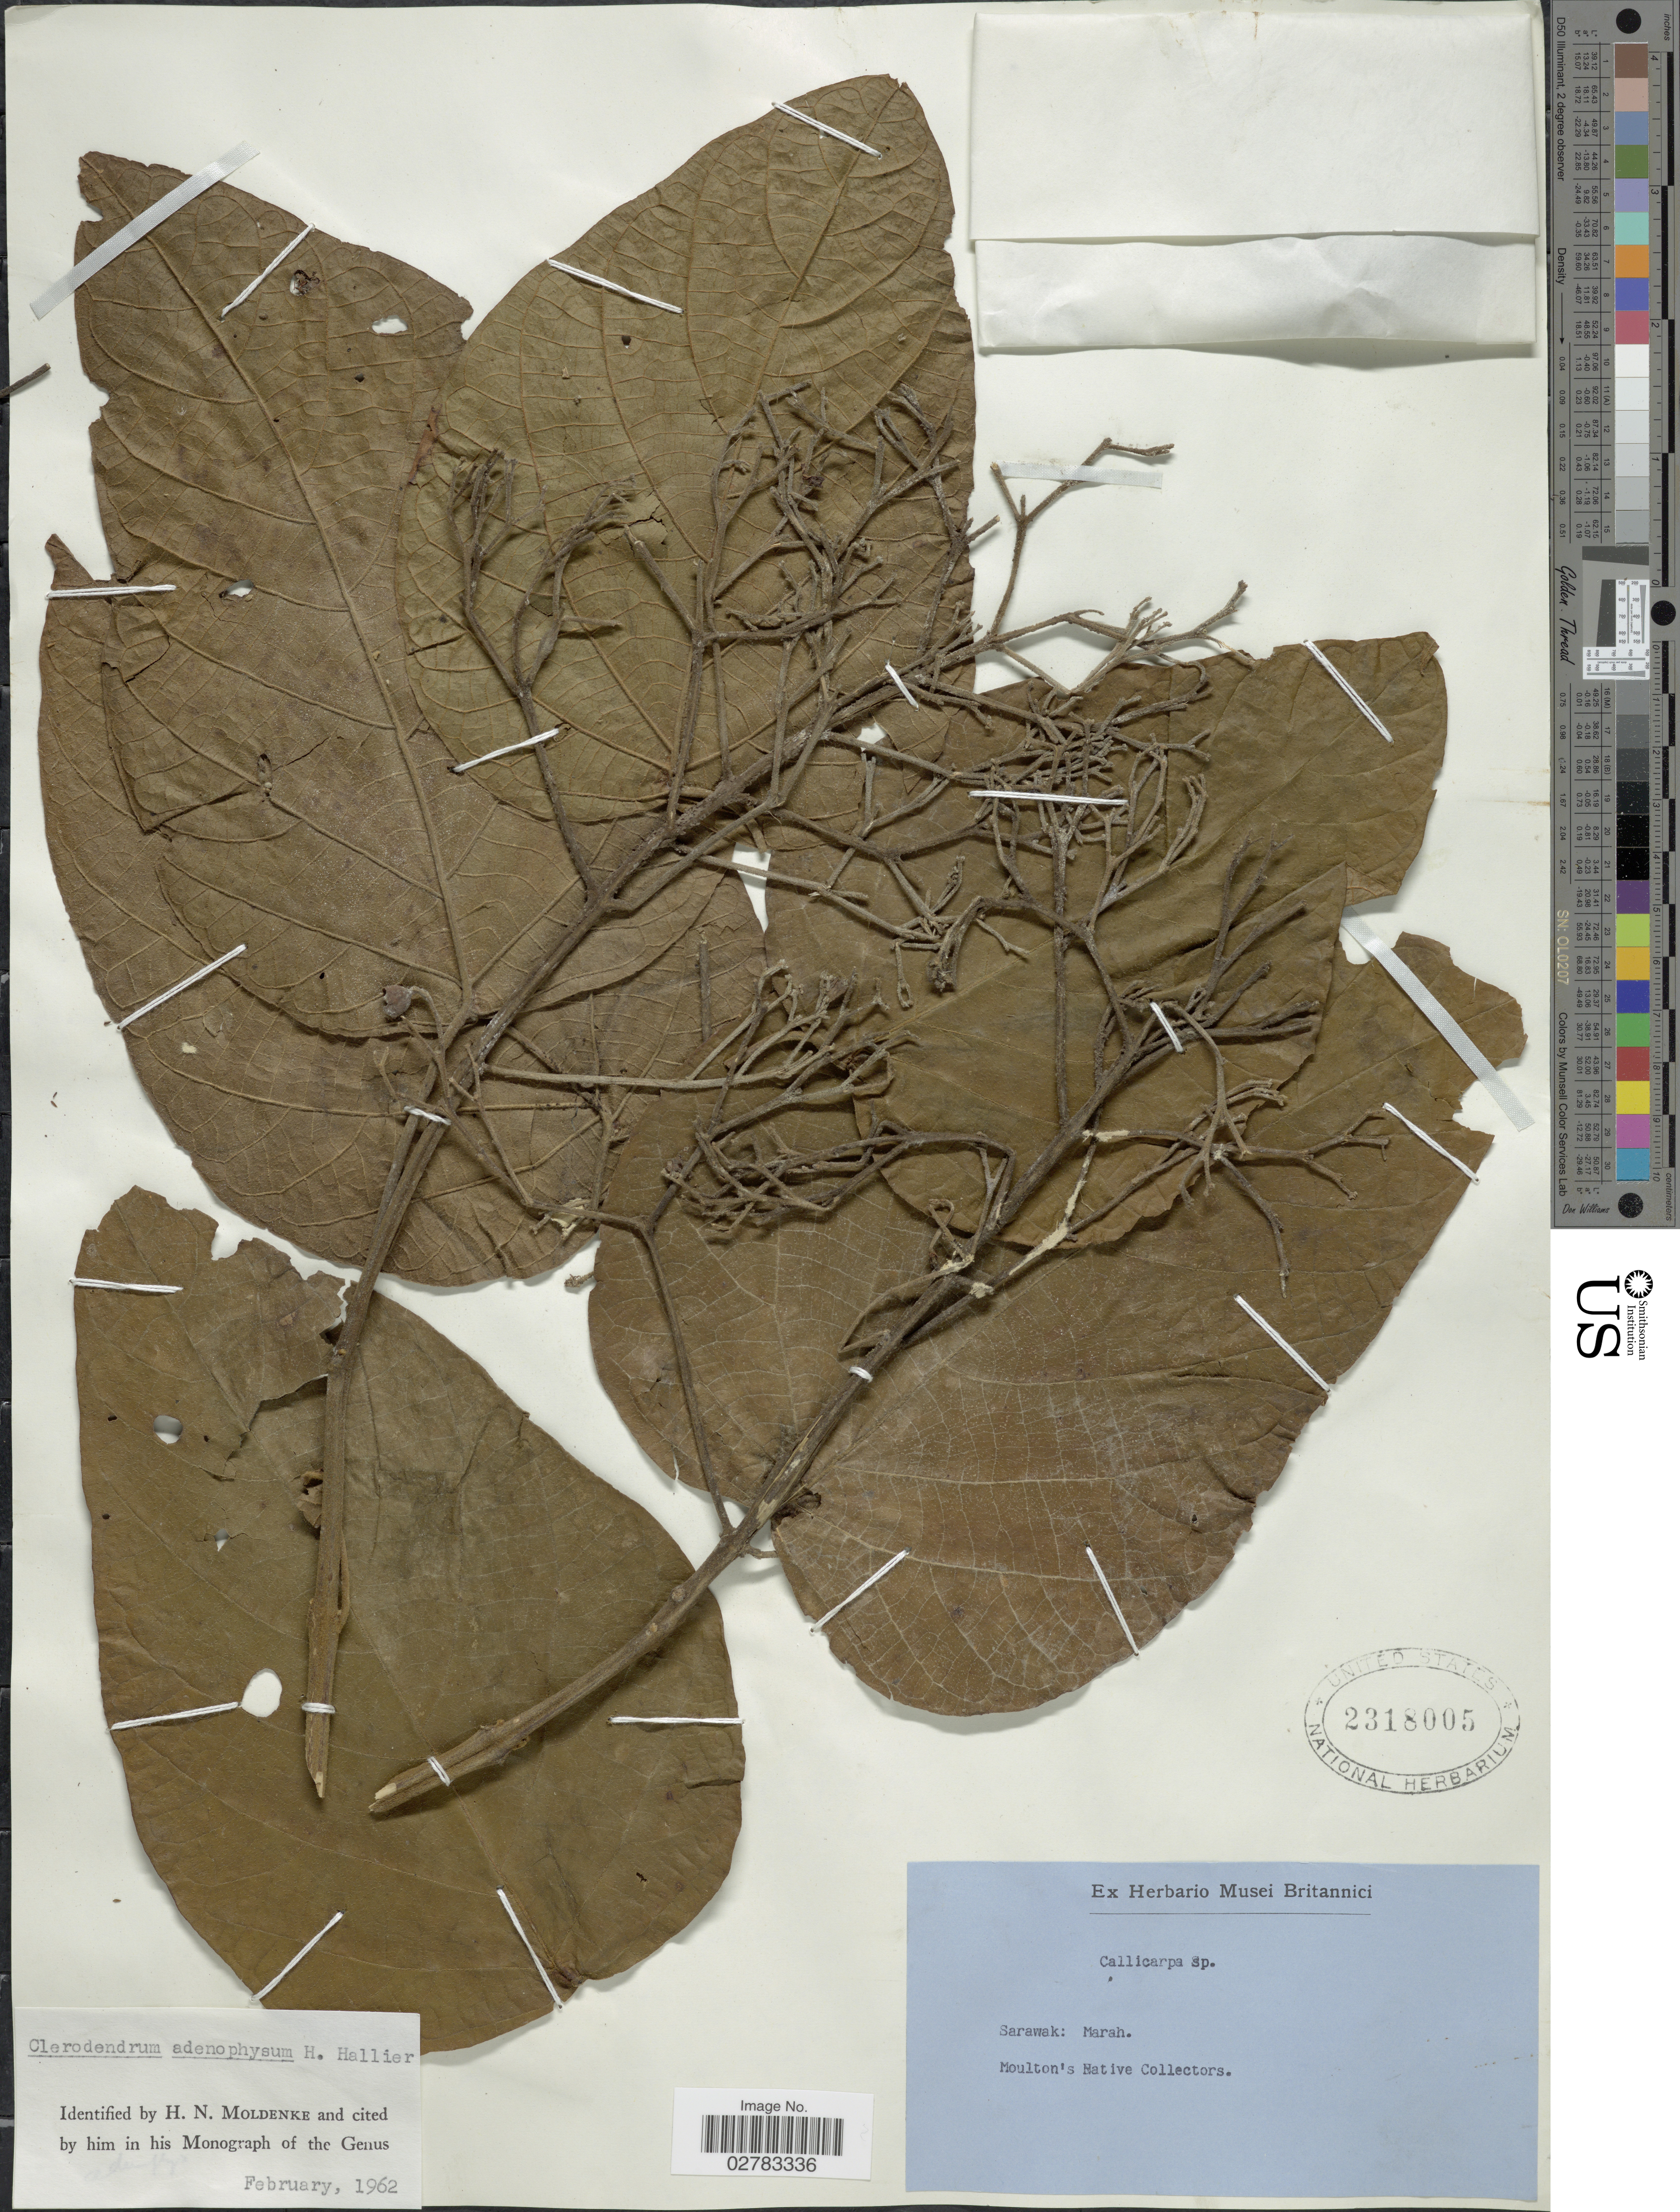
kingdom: Plantae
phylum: Tracheophyta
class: Magnoliopsida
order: Lamiales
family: Lamiaceae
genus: Clerodendrum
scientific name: Clerodendrum adenophysum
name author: Hall.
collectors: Moulton's Native Collectors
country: Malaysia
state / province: Sarawak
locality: Marah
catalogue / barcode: US 2318005